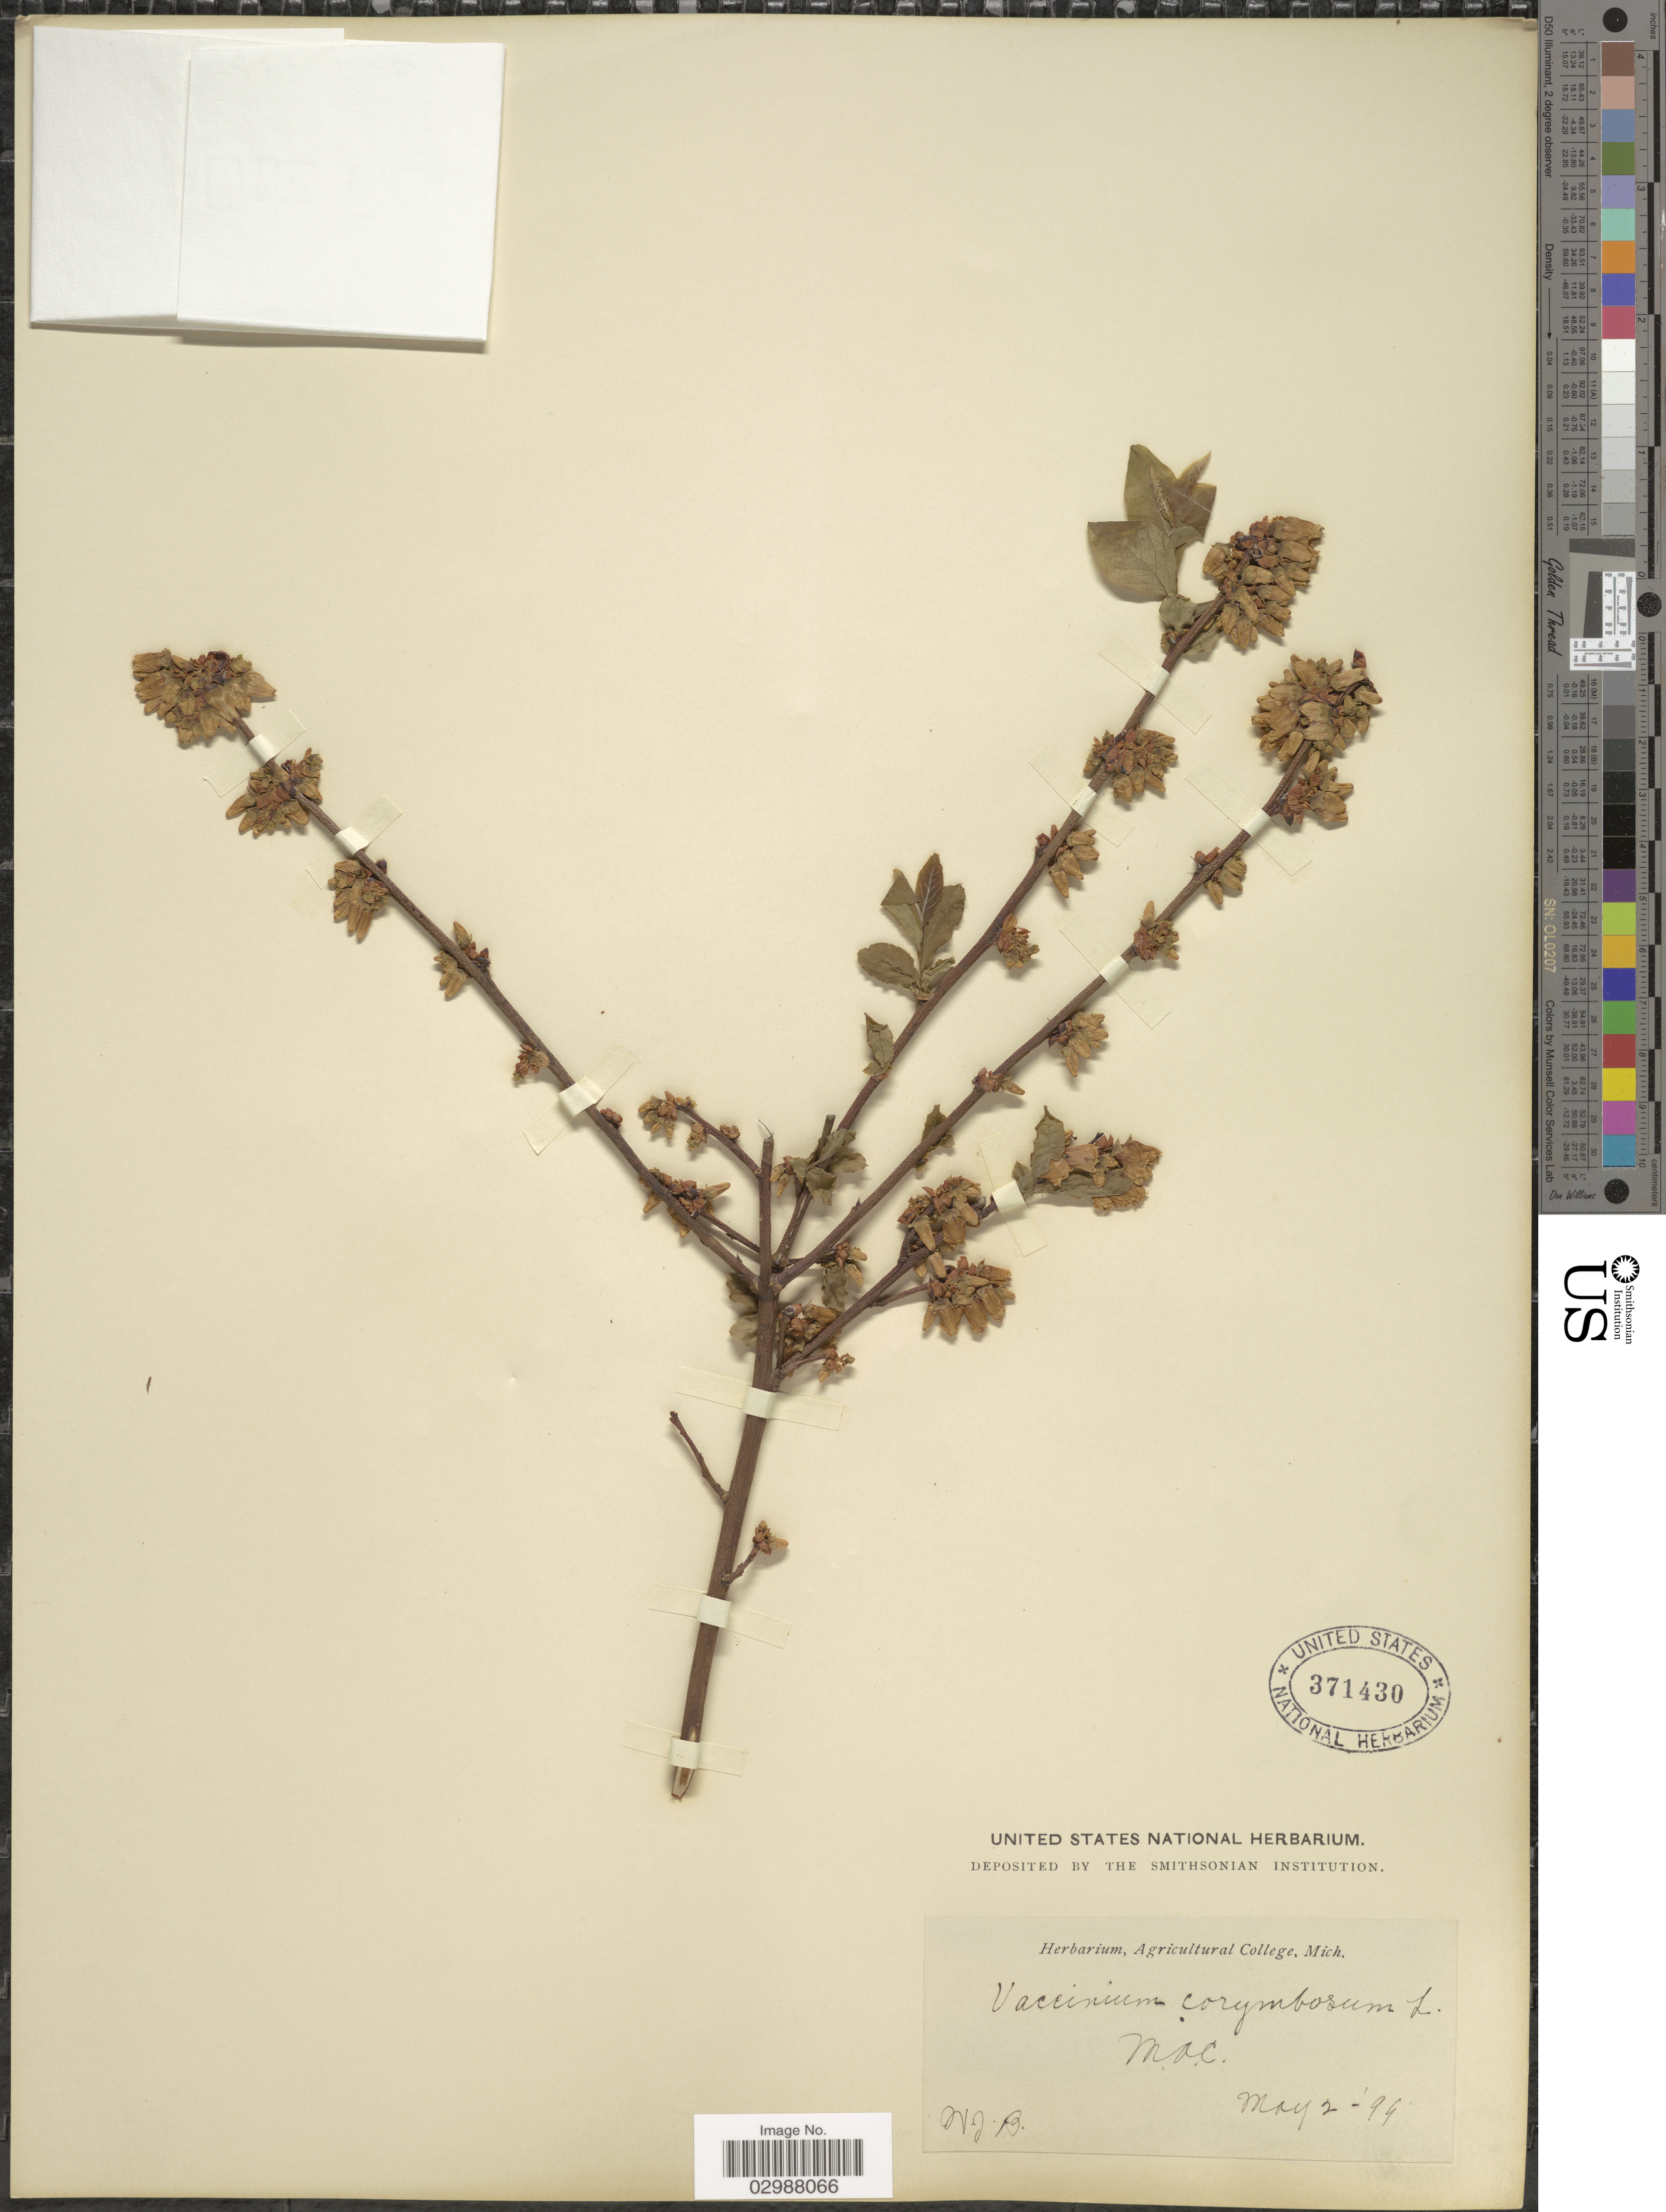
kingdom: Plantae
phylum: Tracheophyta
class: Magnoliopsida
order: Ericales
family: Ericaceae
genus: Vaccinium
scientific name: Vaccinium corymbosum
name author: L.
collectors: W.J.B.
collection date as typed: Transcribed d/m/y: 2/5/99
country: United States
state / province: Michigan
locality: M.A.C.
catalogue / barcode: US 371430